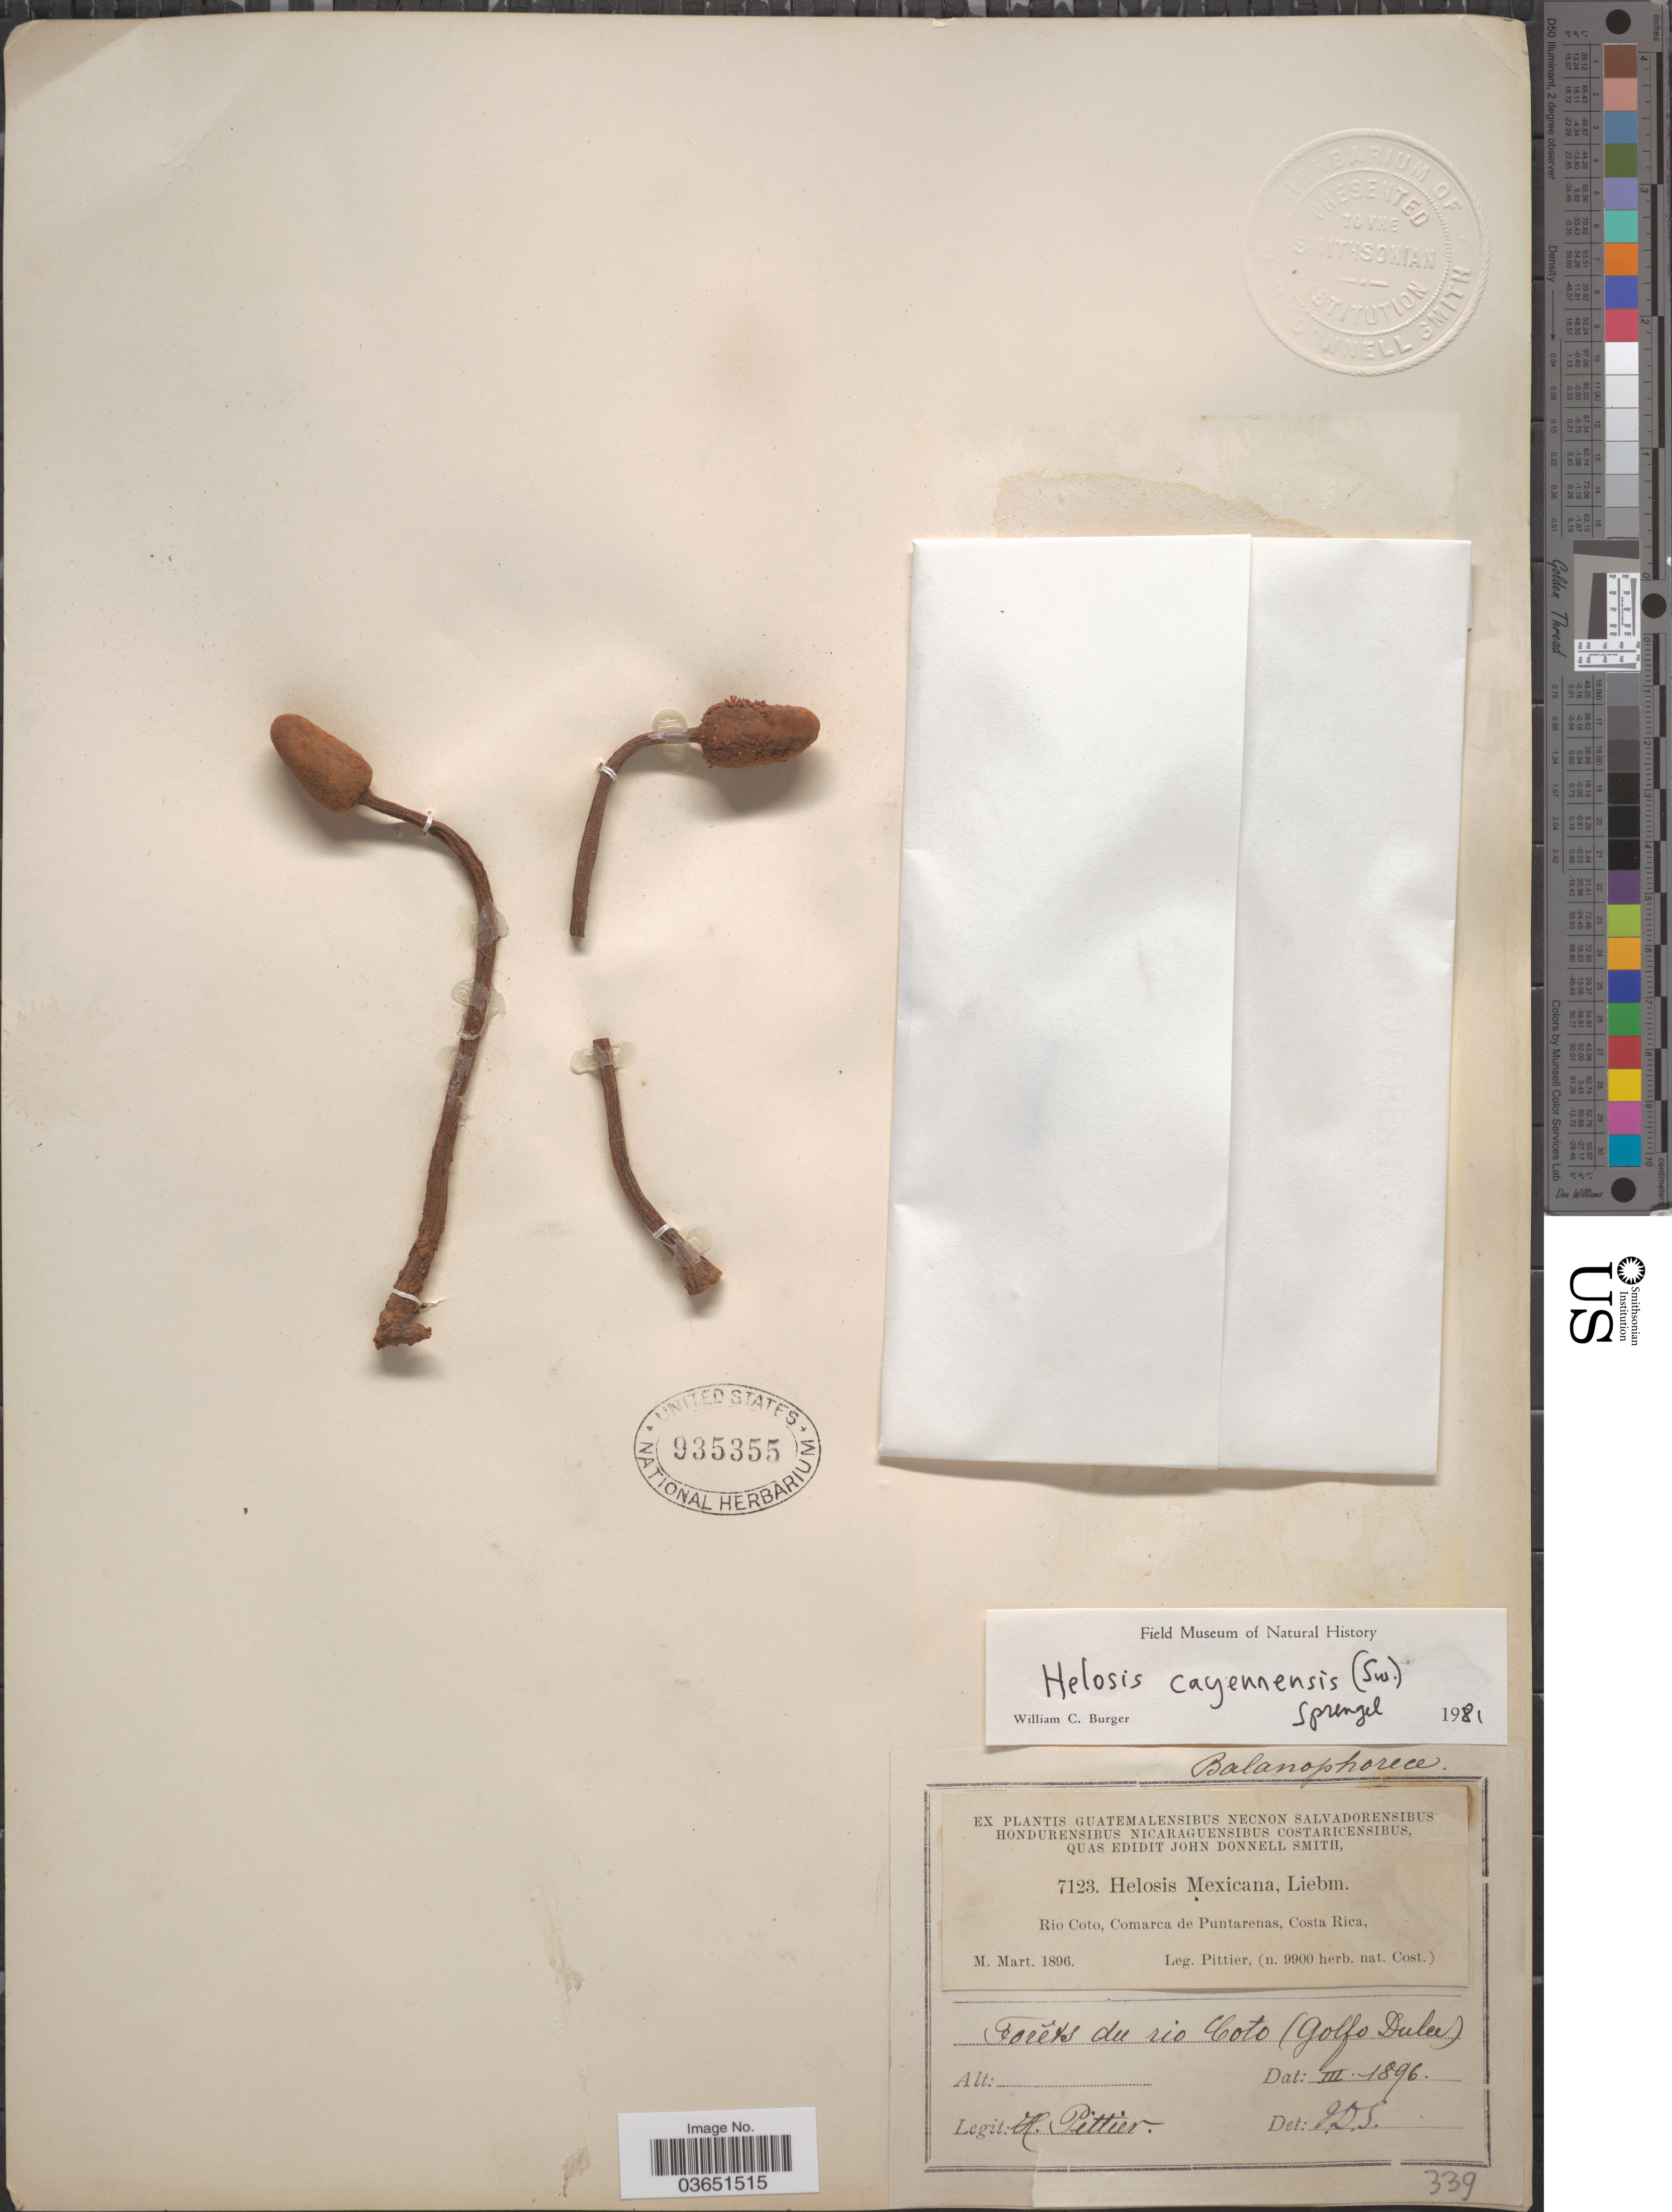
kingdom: Plantae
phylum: Tracheophyta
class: Magnoliopsida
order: Santalales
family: Balanophoraceae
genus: Helosis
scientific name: Helosis cayennensis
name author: (Sw.) Spreng.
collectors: H. F. Pittier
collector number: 7123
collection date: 1896-03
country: Costa Rica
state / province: Puntarenas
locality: Rio Coto, Comarca de Puntarenas. Forêts de rio Coto (Golfo Dulce).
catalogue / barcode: US 935355